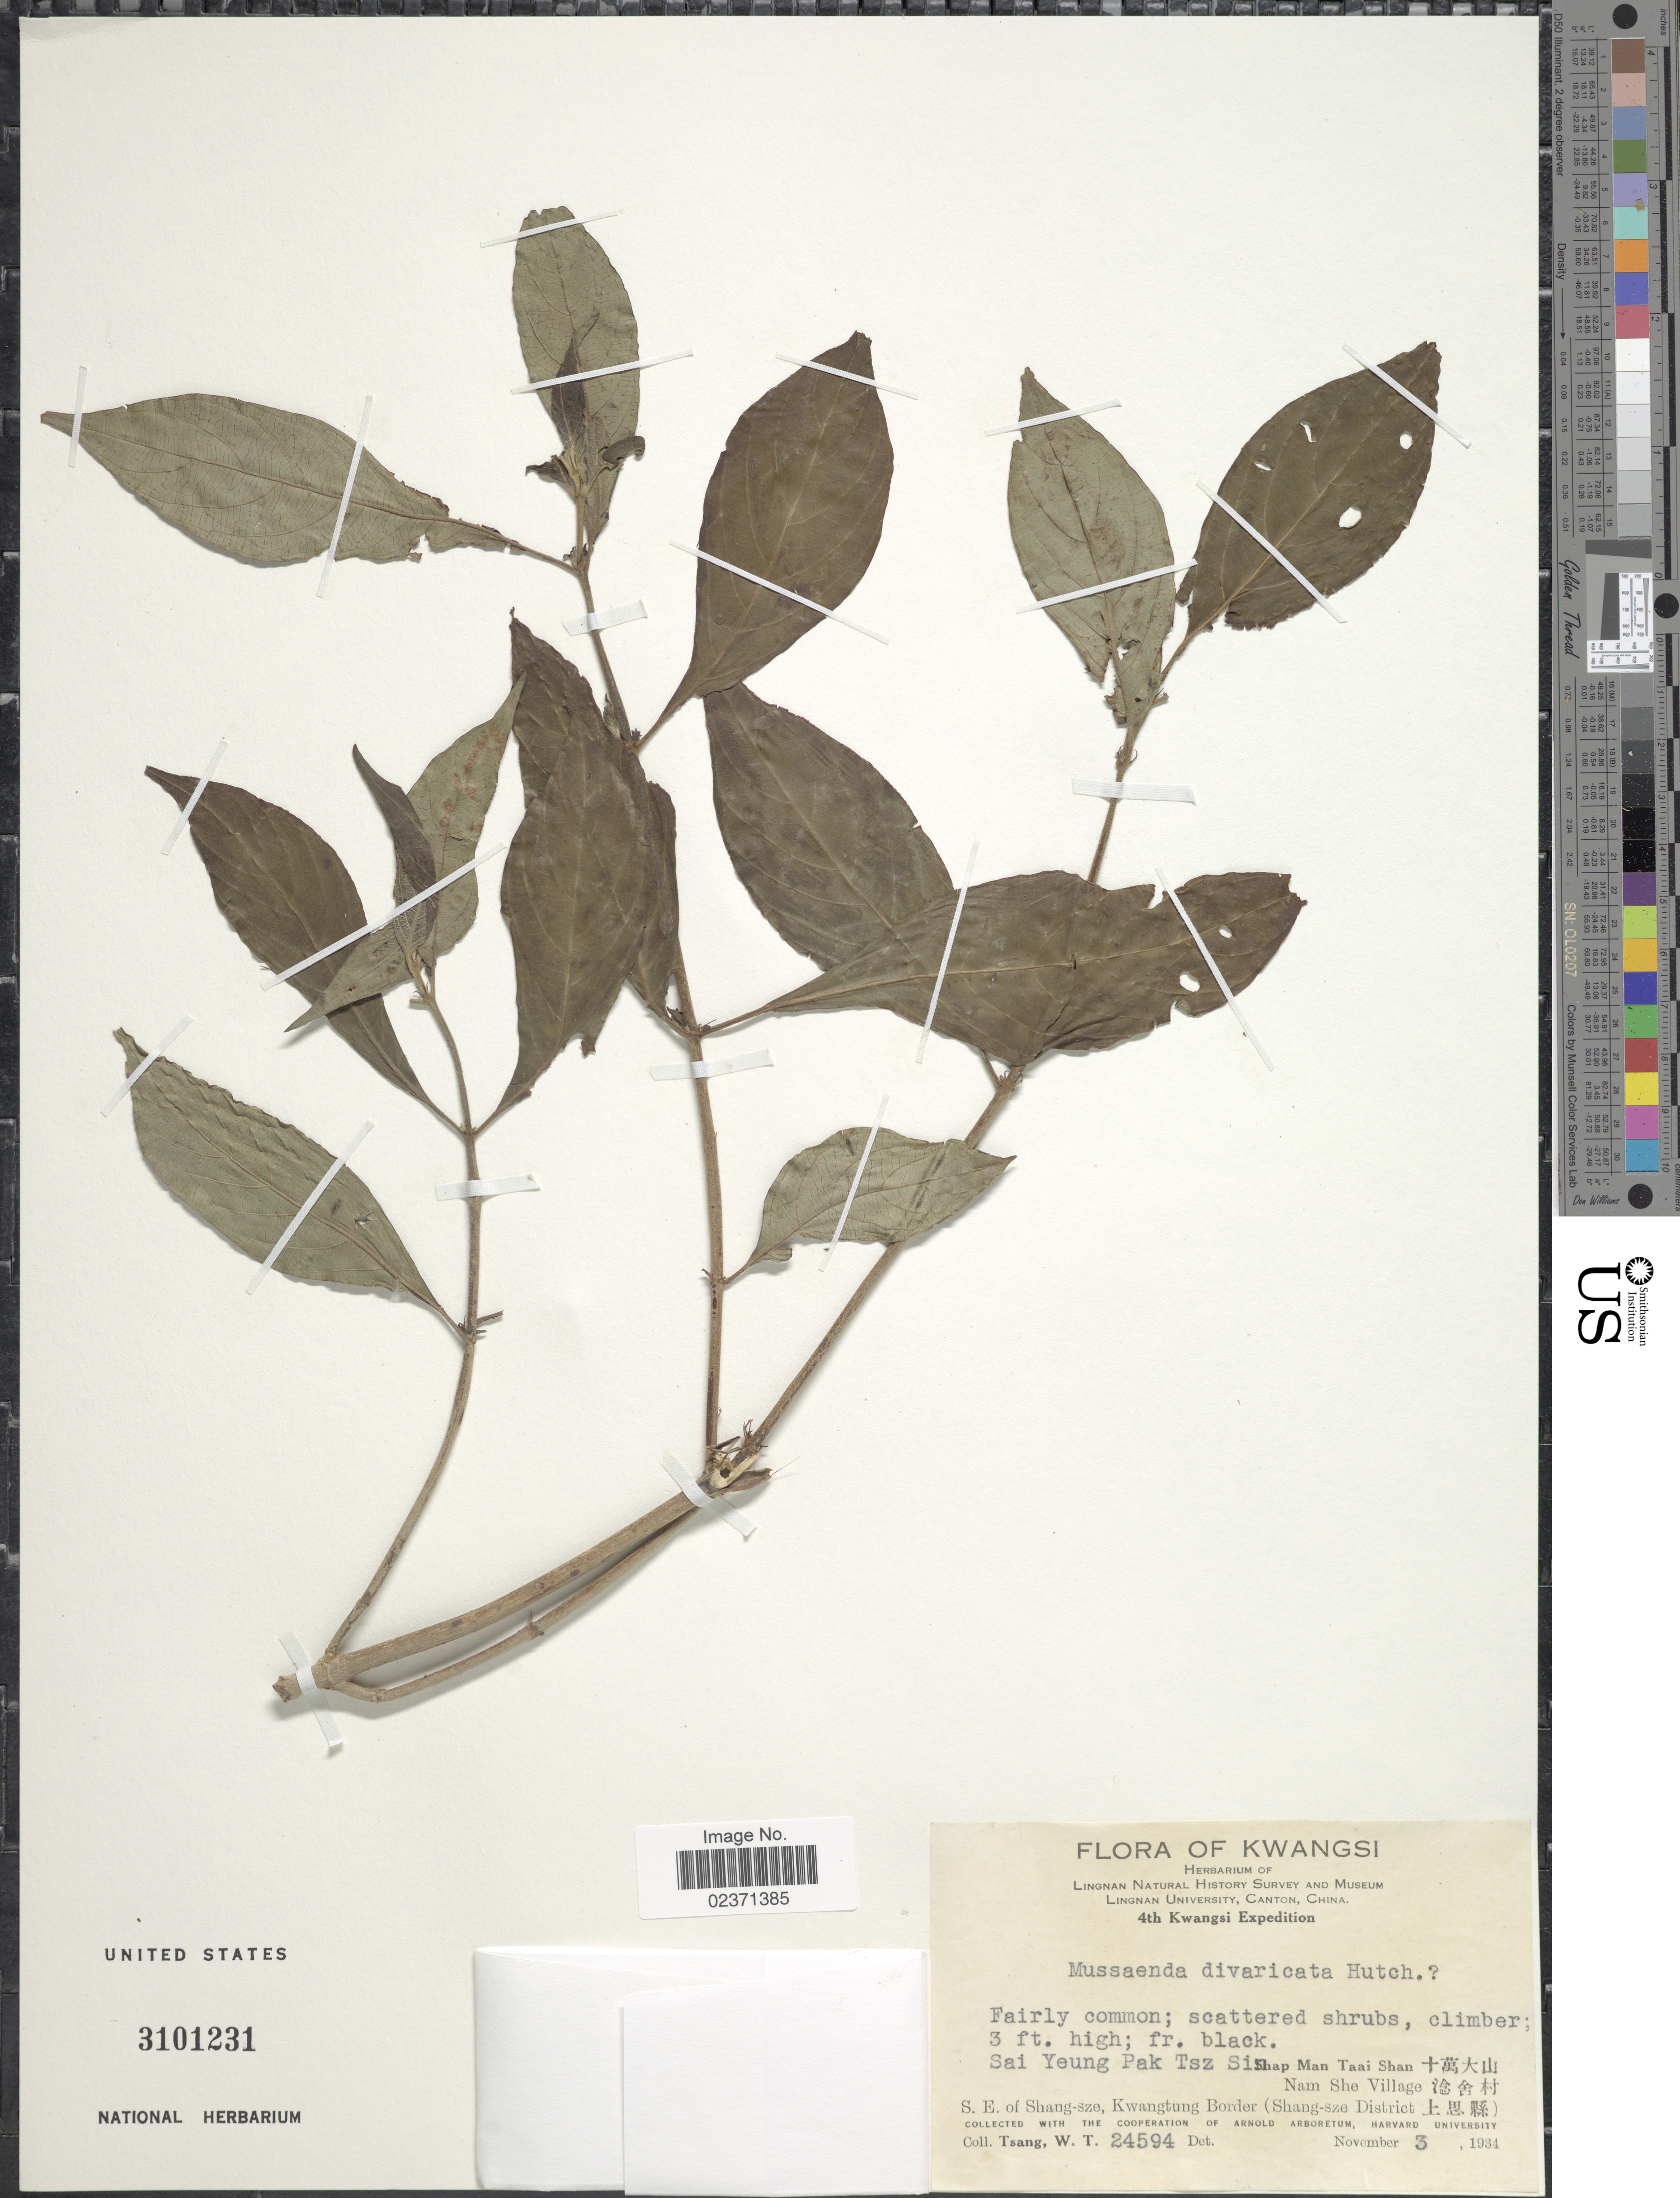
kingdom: Plantae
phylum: Tracheophyta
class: Magnoliopsida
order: Gentianales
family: Rubiaceae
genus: Mussaenda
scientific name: Mussaenda divaricata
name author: Hutch. in Sarg.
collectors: W. T. Tsang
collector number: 24594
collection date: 1934-11-03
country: China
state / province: Guangxi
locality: Kwangsi. Sai Yeung Pak Tsz Sir, Shap Man Taai Shan Nam She Village S.E. of Shang-sze, Kwangtung Border (Shang-sze District)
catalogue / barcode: US 3101231